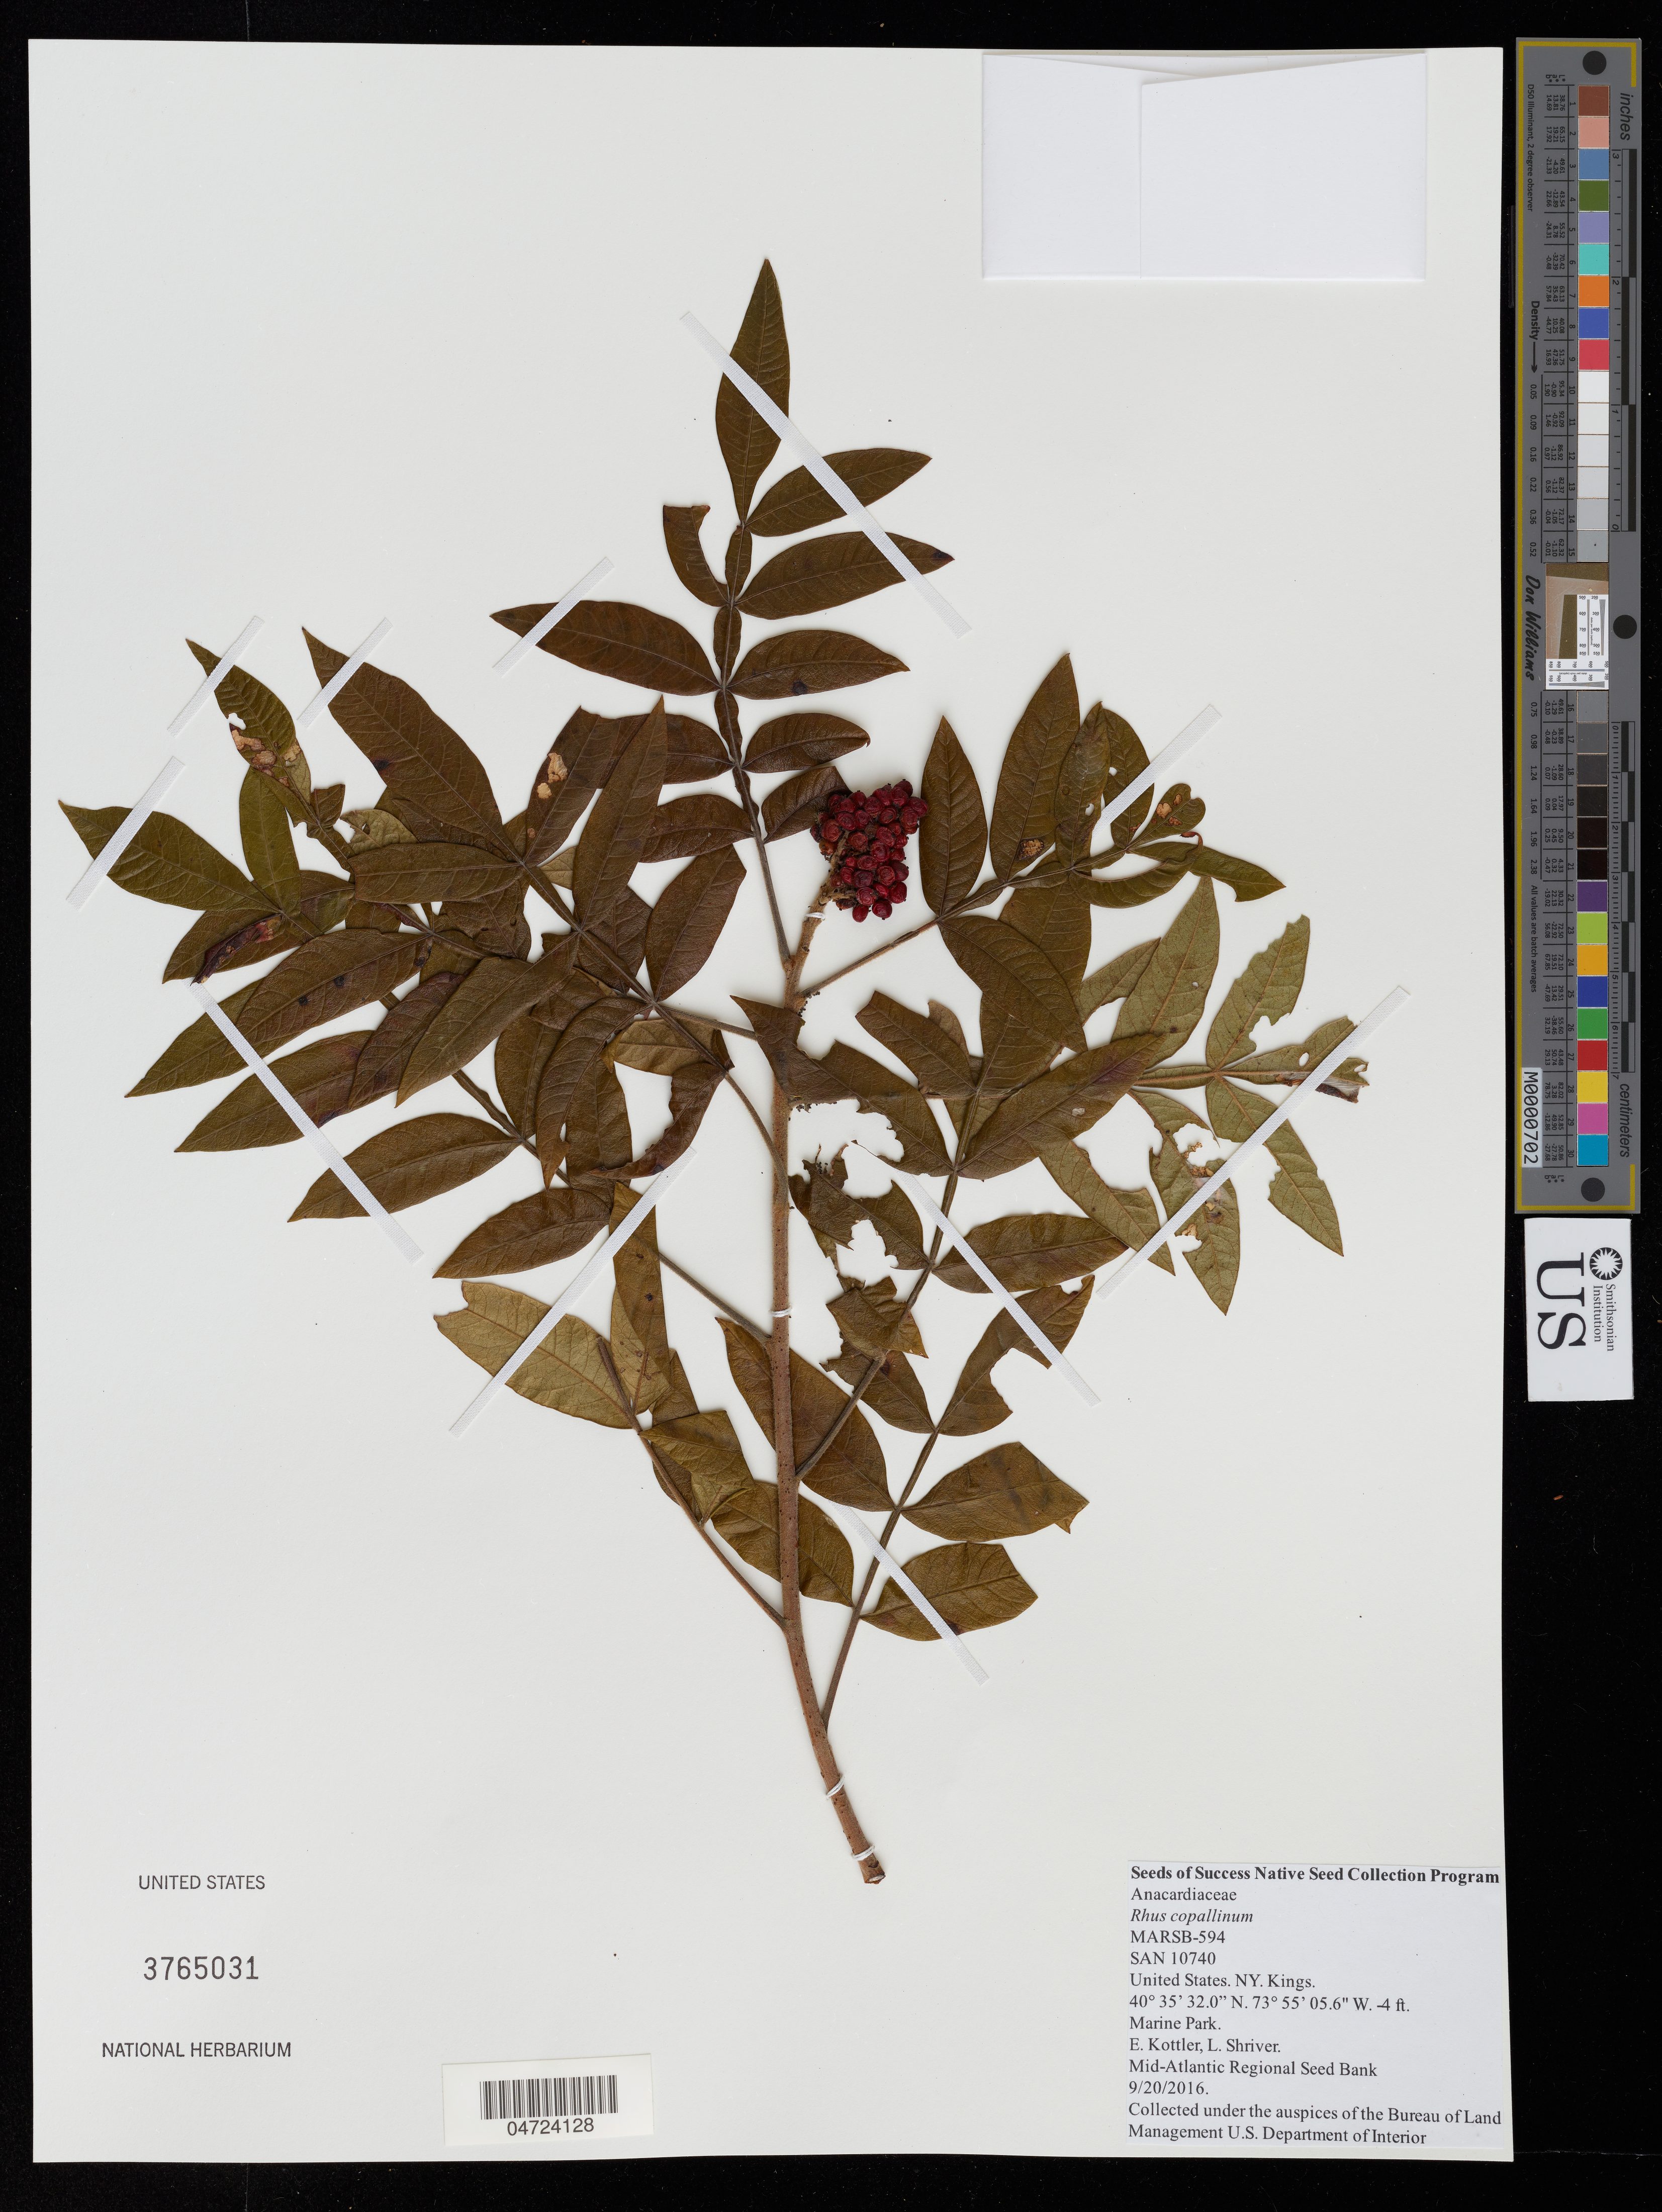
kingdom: Plantae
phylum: Tracheophyta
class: Magnoliopsida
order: Sapindales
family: Anacardiaceae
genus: Rhus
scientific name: Rhus copallinum var. latifolia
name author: Engl.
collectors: E. Kottler & L. Shriver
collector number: MARSB-594/SAN10740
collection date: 2016-09-20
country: United States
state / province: New York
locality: Kings. Marine Park.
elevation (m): -1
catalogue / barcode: US 3765031